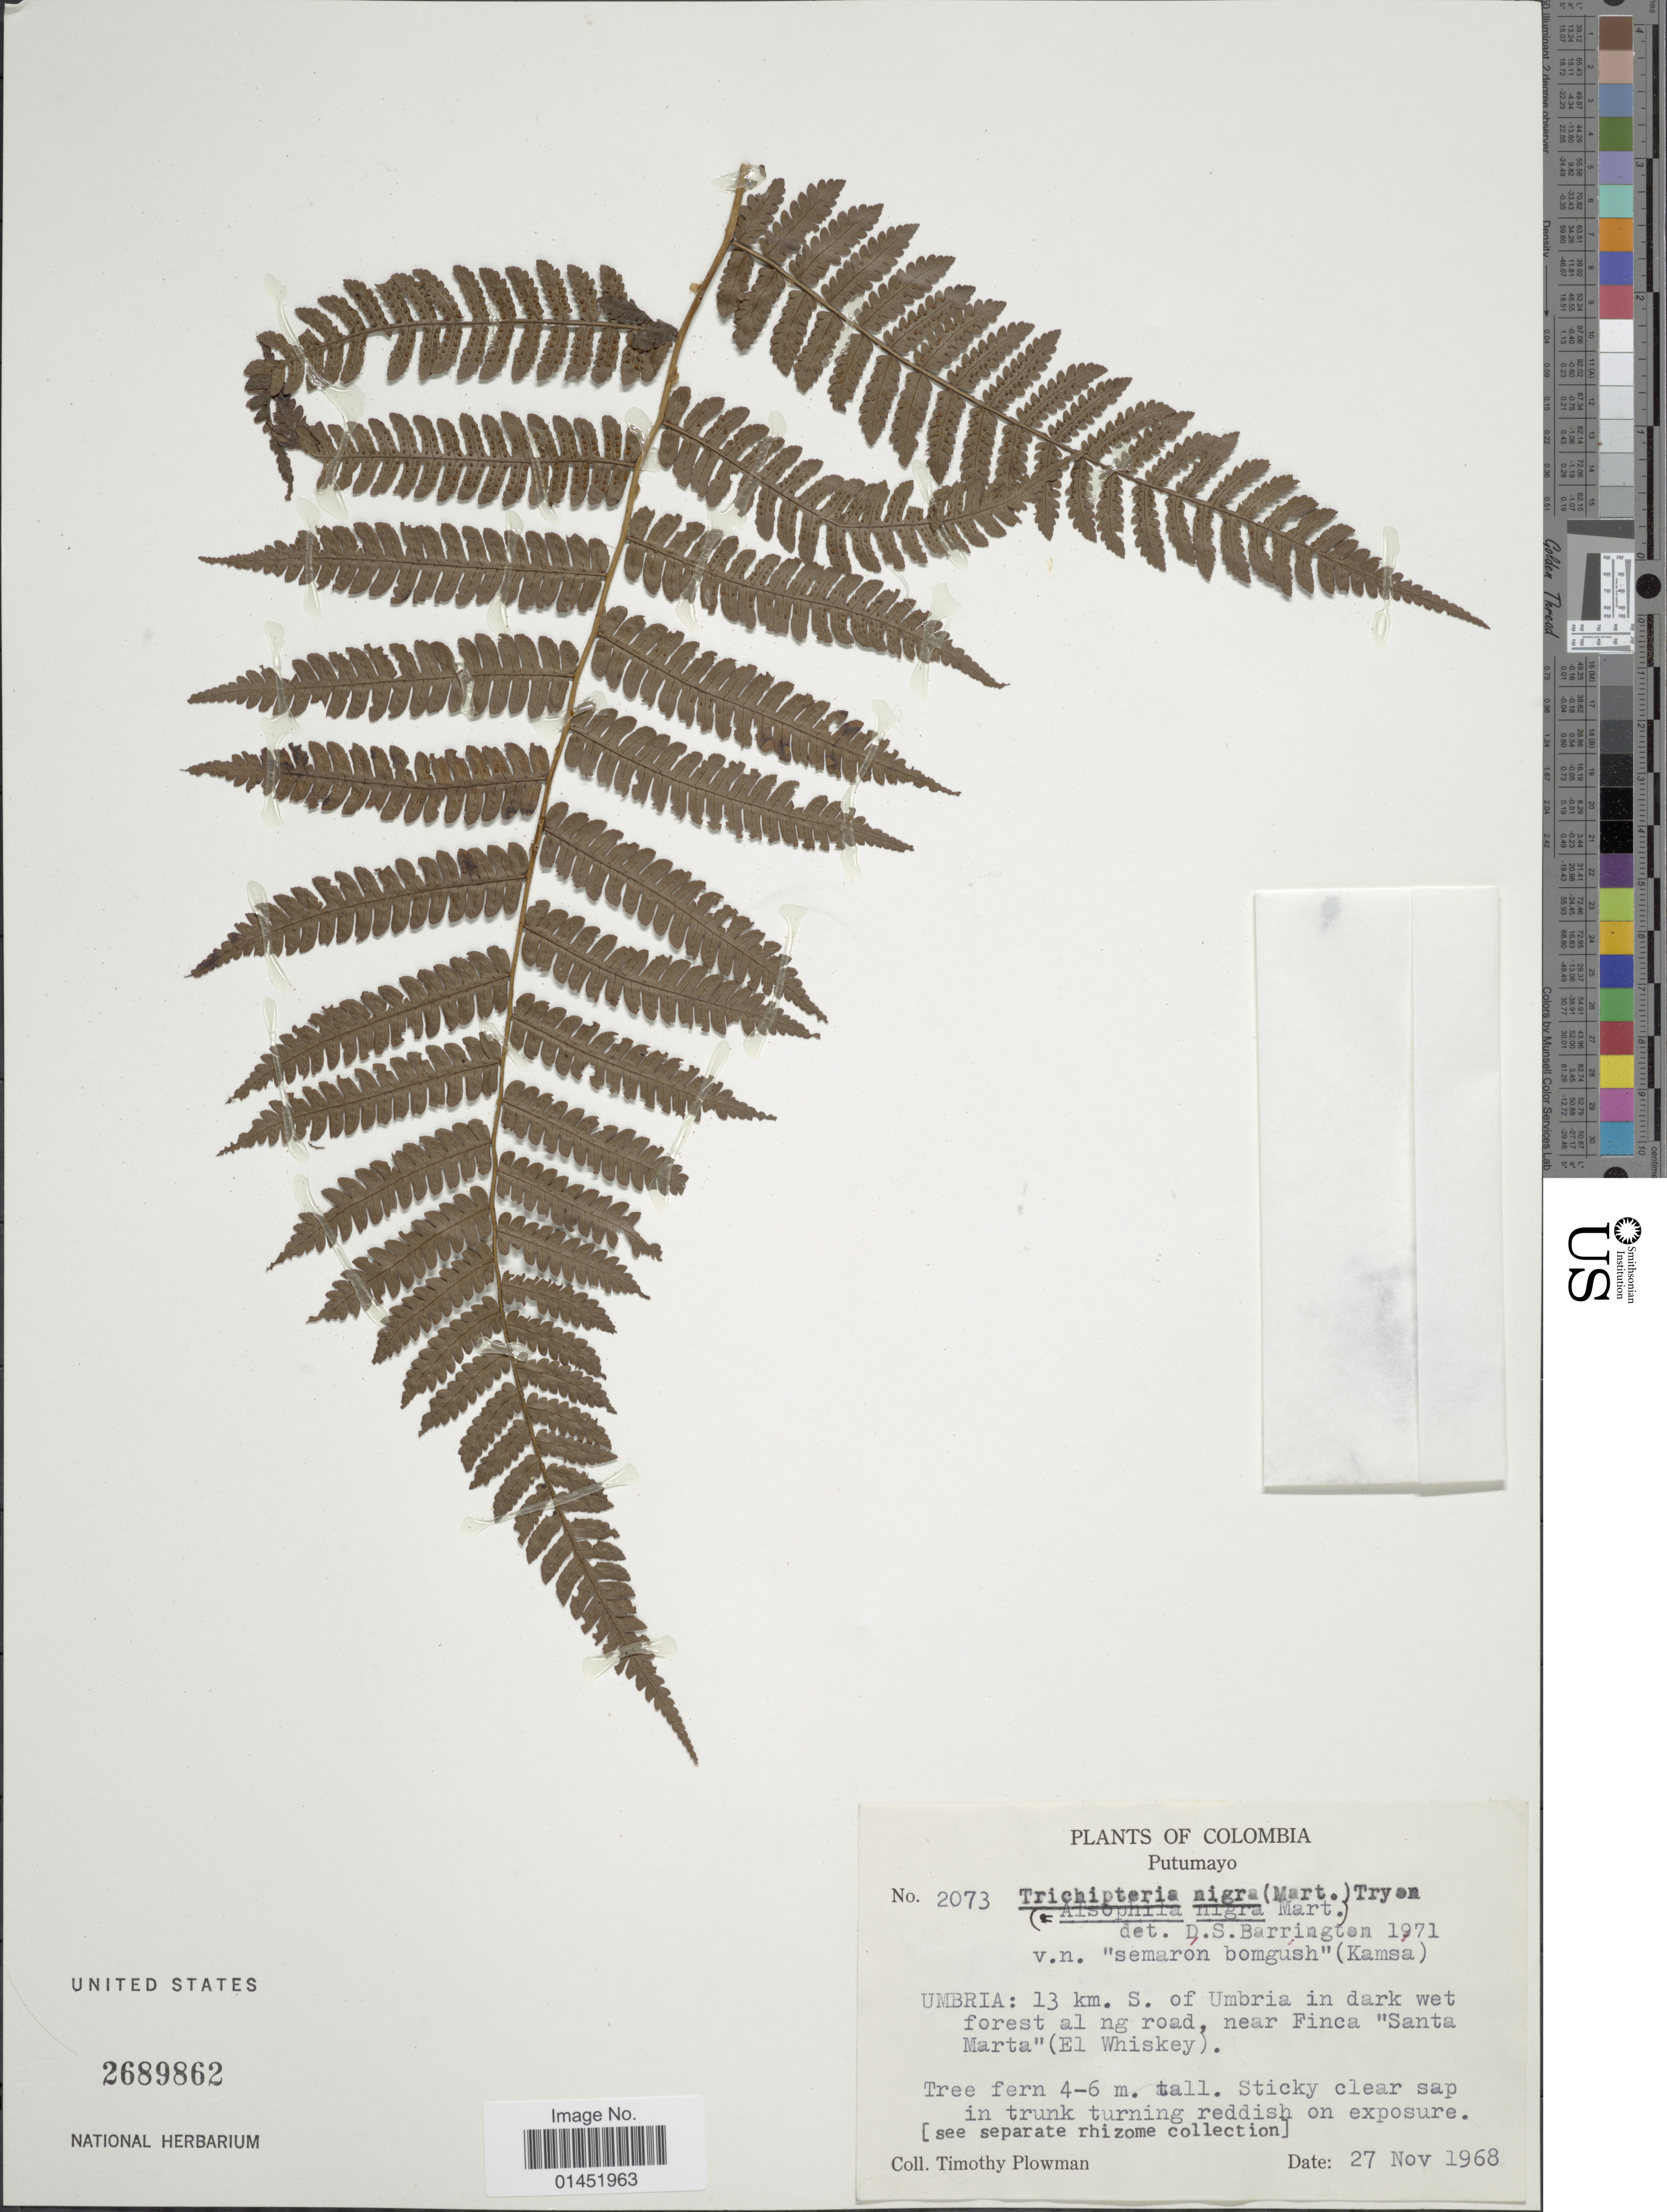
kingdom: Plantae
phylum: Tracheophyta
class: Polypodiopsida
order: Cyatheales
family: Cyatheaceae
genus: Cyathea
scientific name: Cyathea lasiosora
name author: (Mett. ex Kuhn) Domin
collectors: T. Plowman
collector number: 2073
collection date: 1968-11-27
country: Colombia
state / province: Putumayo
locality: Umbria: 13 km. S. of Umbria in dark wet along road, near Finca 'Santa Marta' (El Whiskey)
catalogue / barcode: US 268962